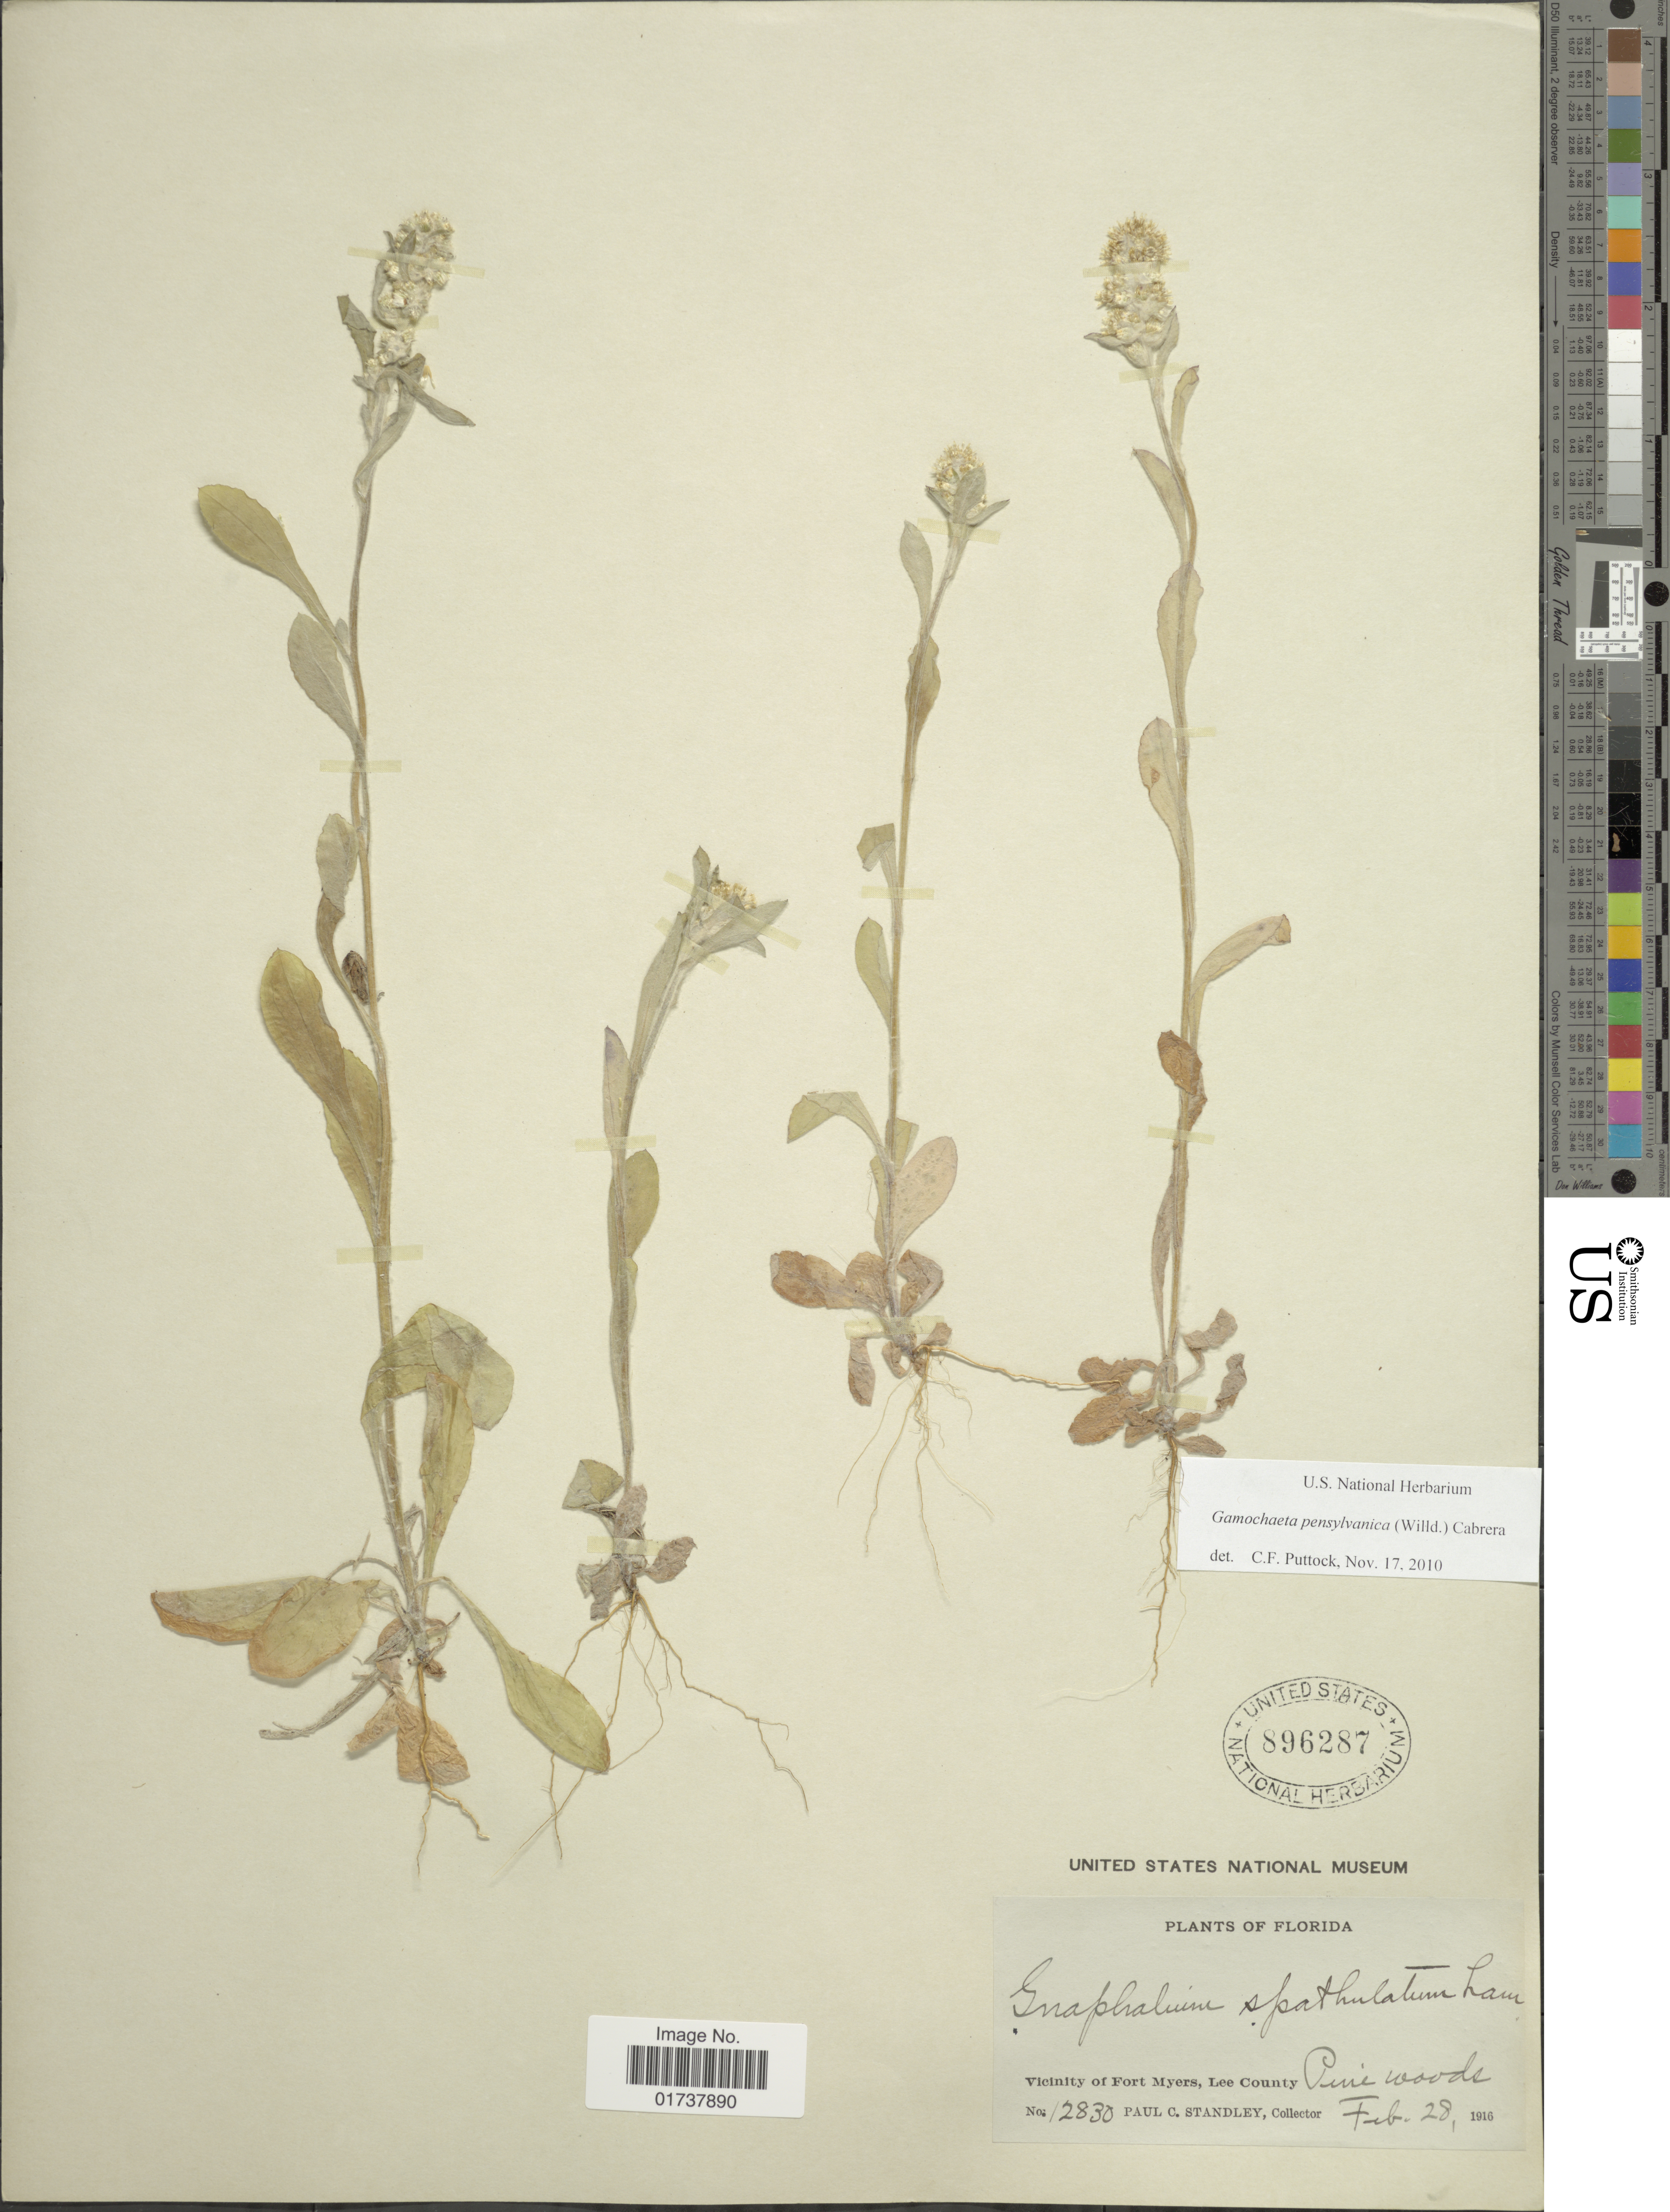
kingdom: Plantae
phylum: Tracheophyta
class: Magnoliopsida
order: Asterales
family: Asteraceae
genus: Gamochaeta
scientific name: Gamochaeta pensylvanica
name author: (Willd.) Cabrera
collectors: P. C. Standley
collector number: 12830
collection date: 1916-02-28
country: United States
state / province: Florida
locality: Vicinity of Fort Myers, Lee County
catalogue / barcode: US 896287